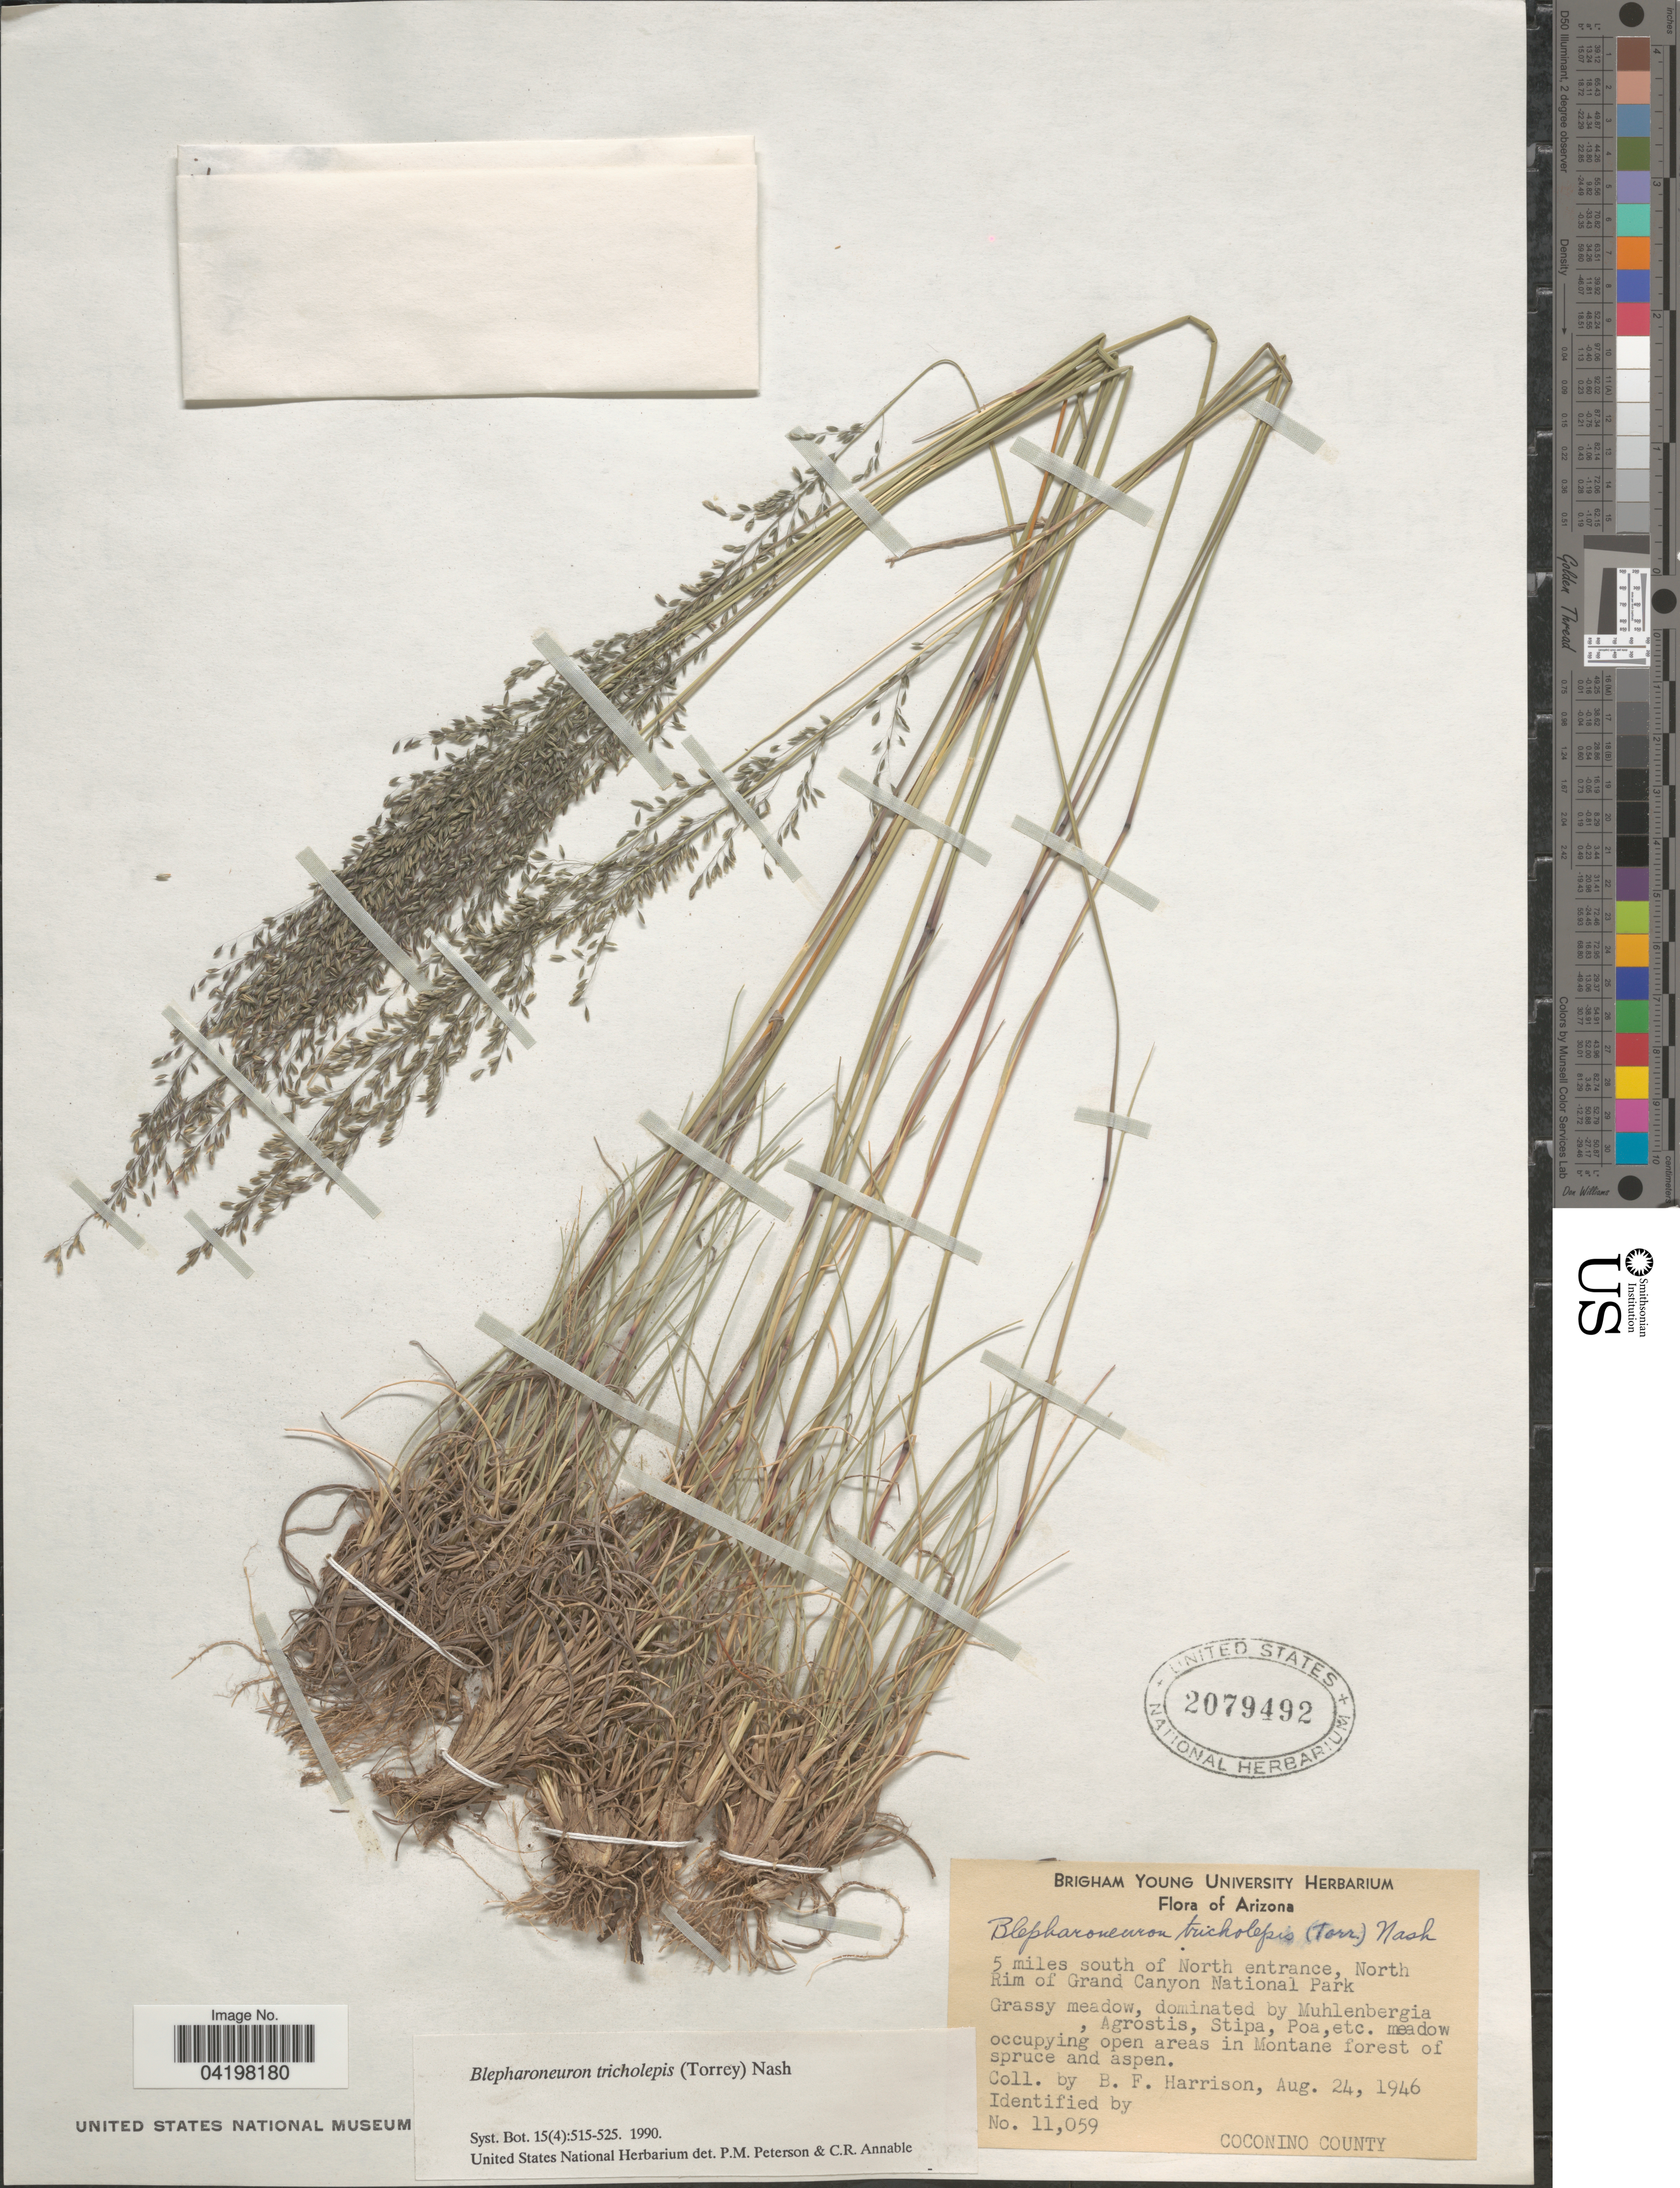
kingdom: Plantae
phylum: Tracheophyta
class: Liliopsida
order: Poales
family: Poaceae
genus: Muhlenbergia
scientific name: Muhlenbergia tricholepis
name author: (Torr.) Columbus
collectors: B. F. Harrison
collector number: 11059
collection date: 1946-08-24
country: United States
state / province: Arizona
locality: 5 miles south of North entrance, North Rim of Grand Canyon National Park. Coconino County.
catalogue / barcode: US 2079492